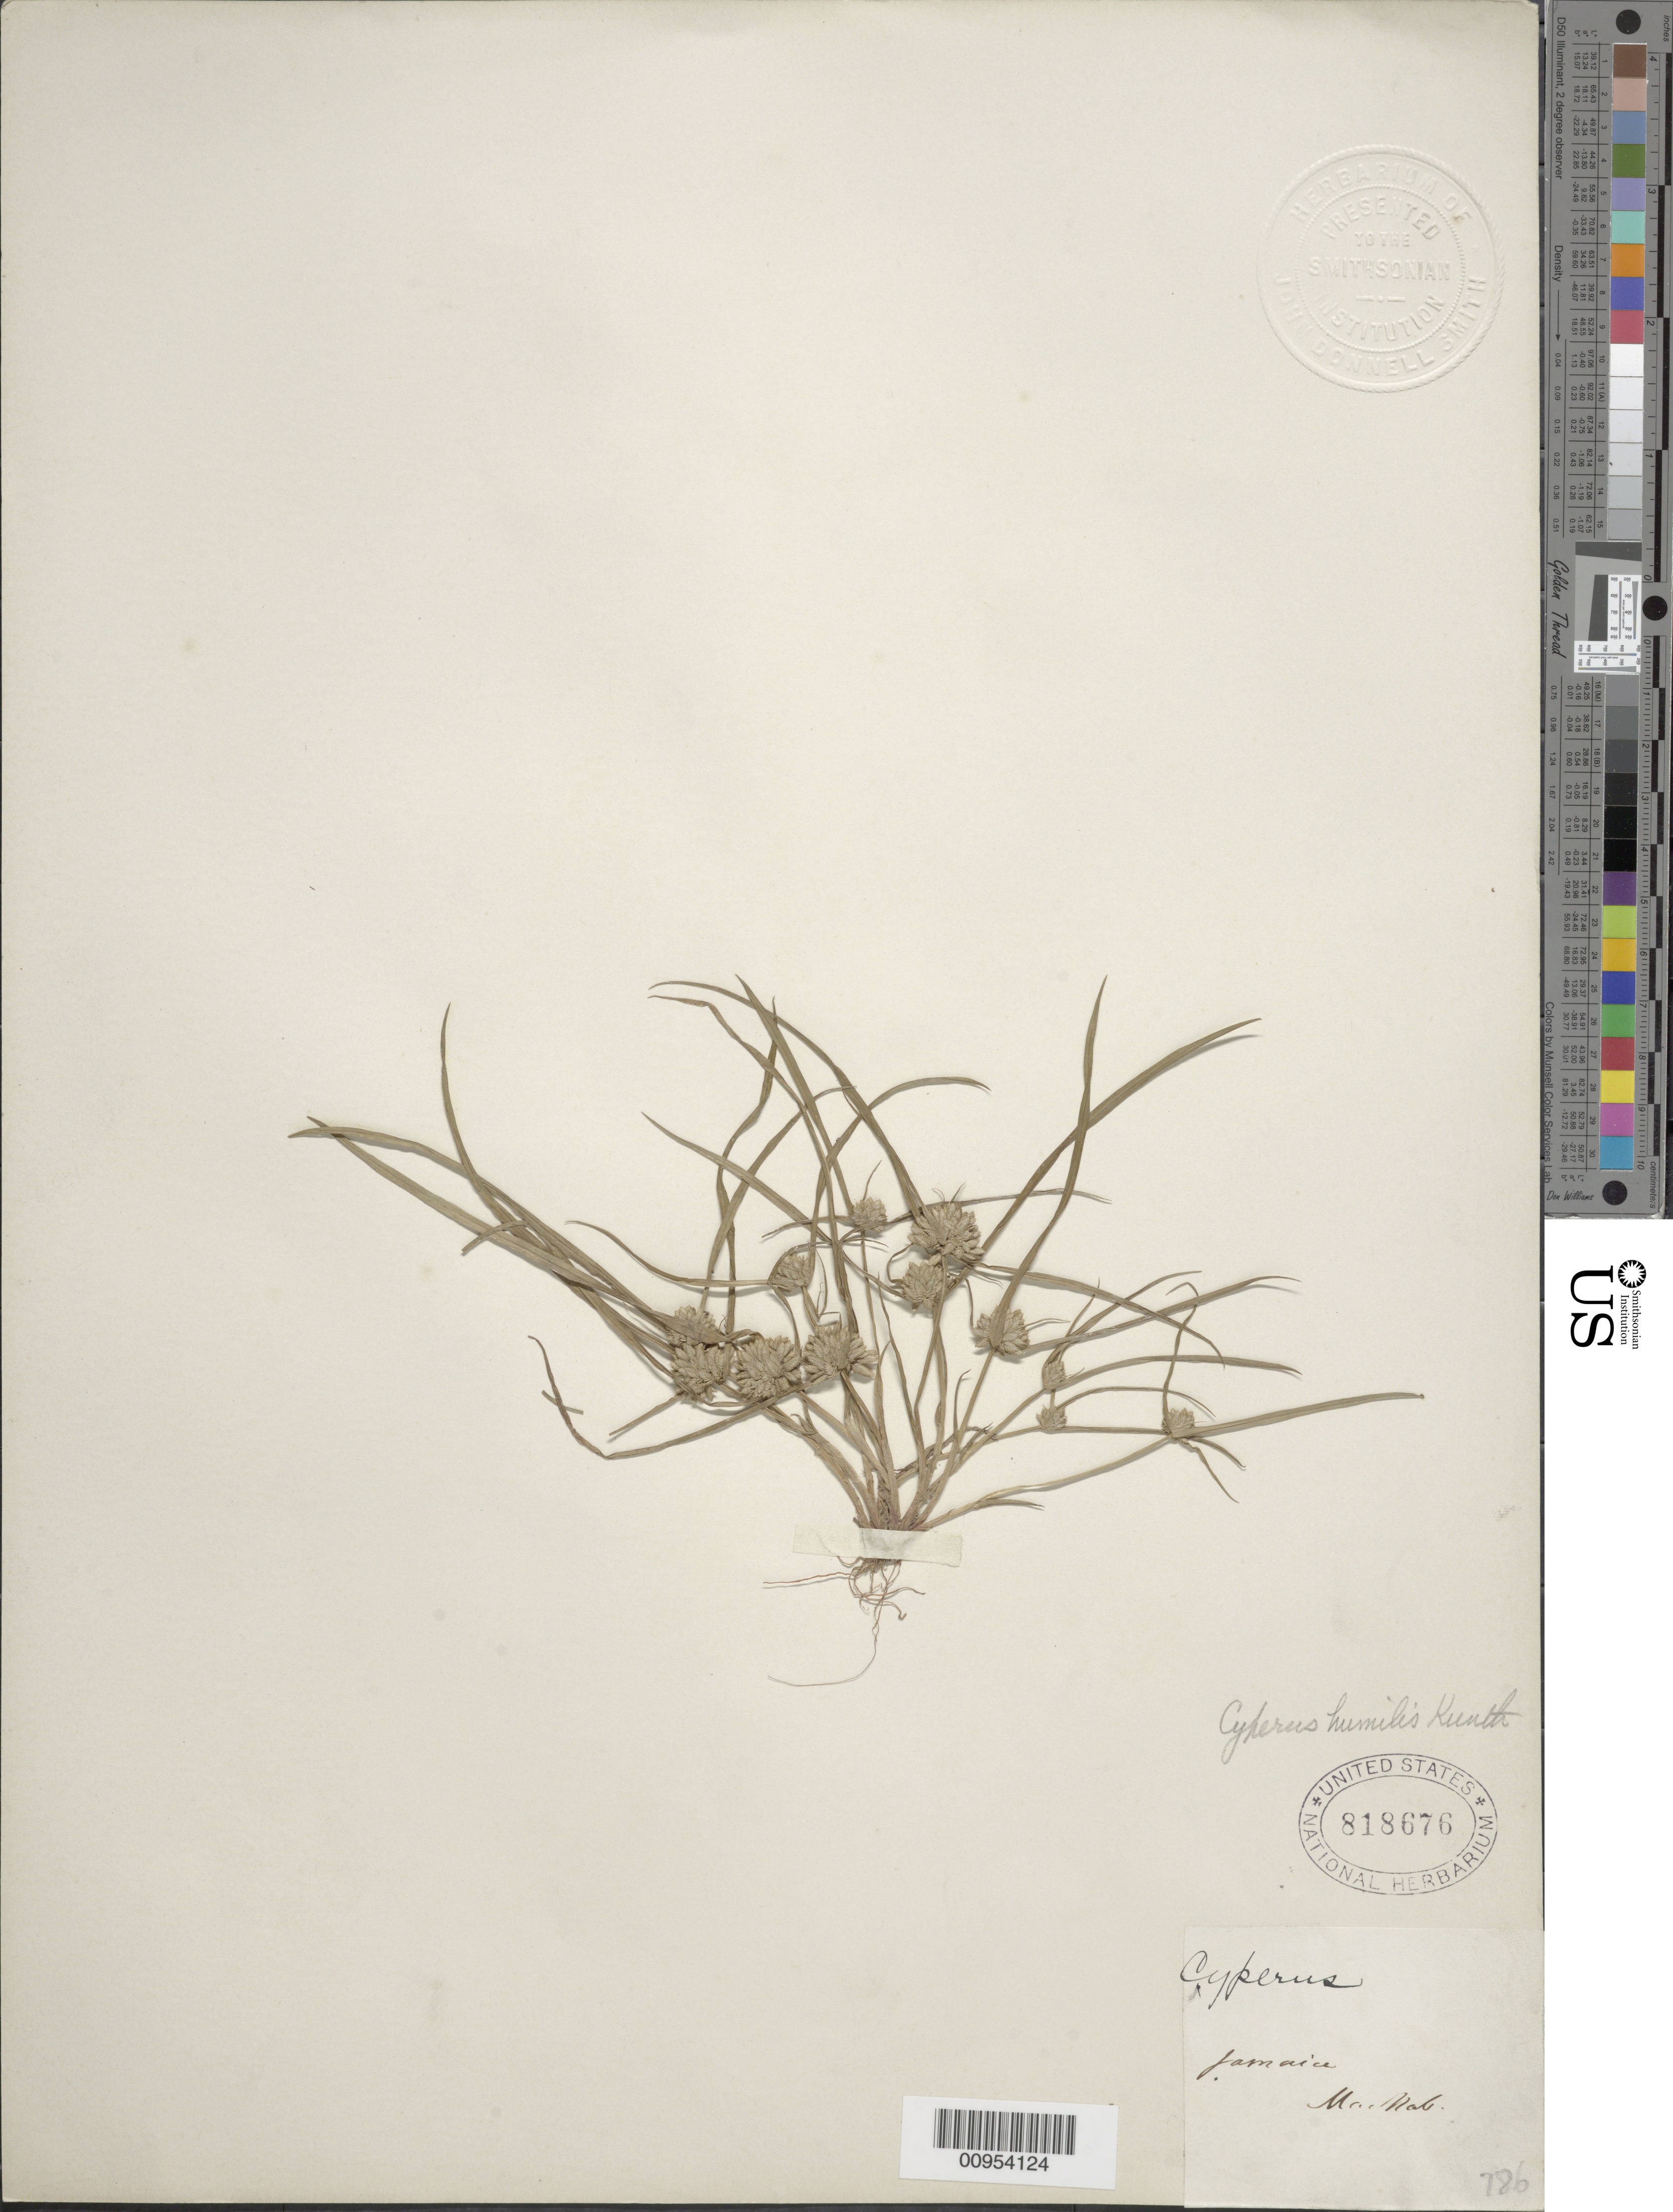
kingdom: Plantae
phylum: Tracheophyta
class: Liliopsida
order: Poales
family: Cyperaceae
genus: Cyperus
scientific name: Cyperus humilis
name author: Kunth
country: Jamaica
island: Jamaica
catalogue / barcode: US 818676